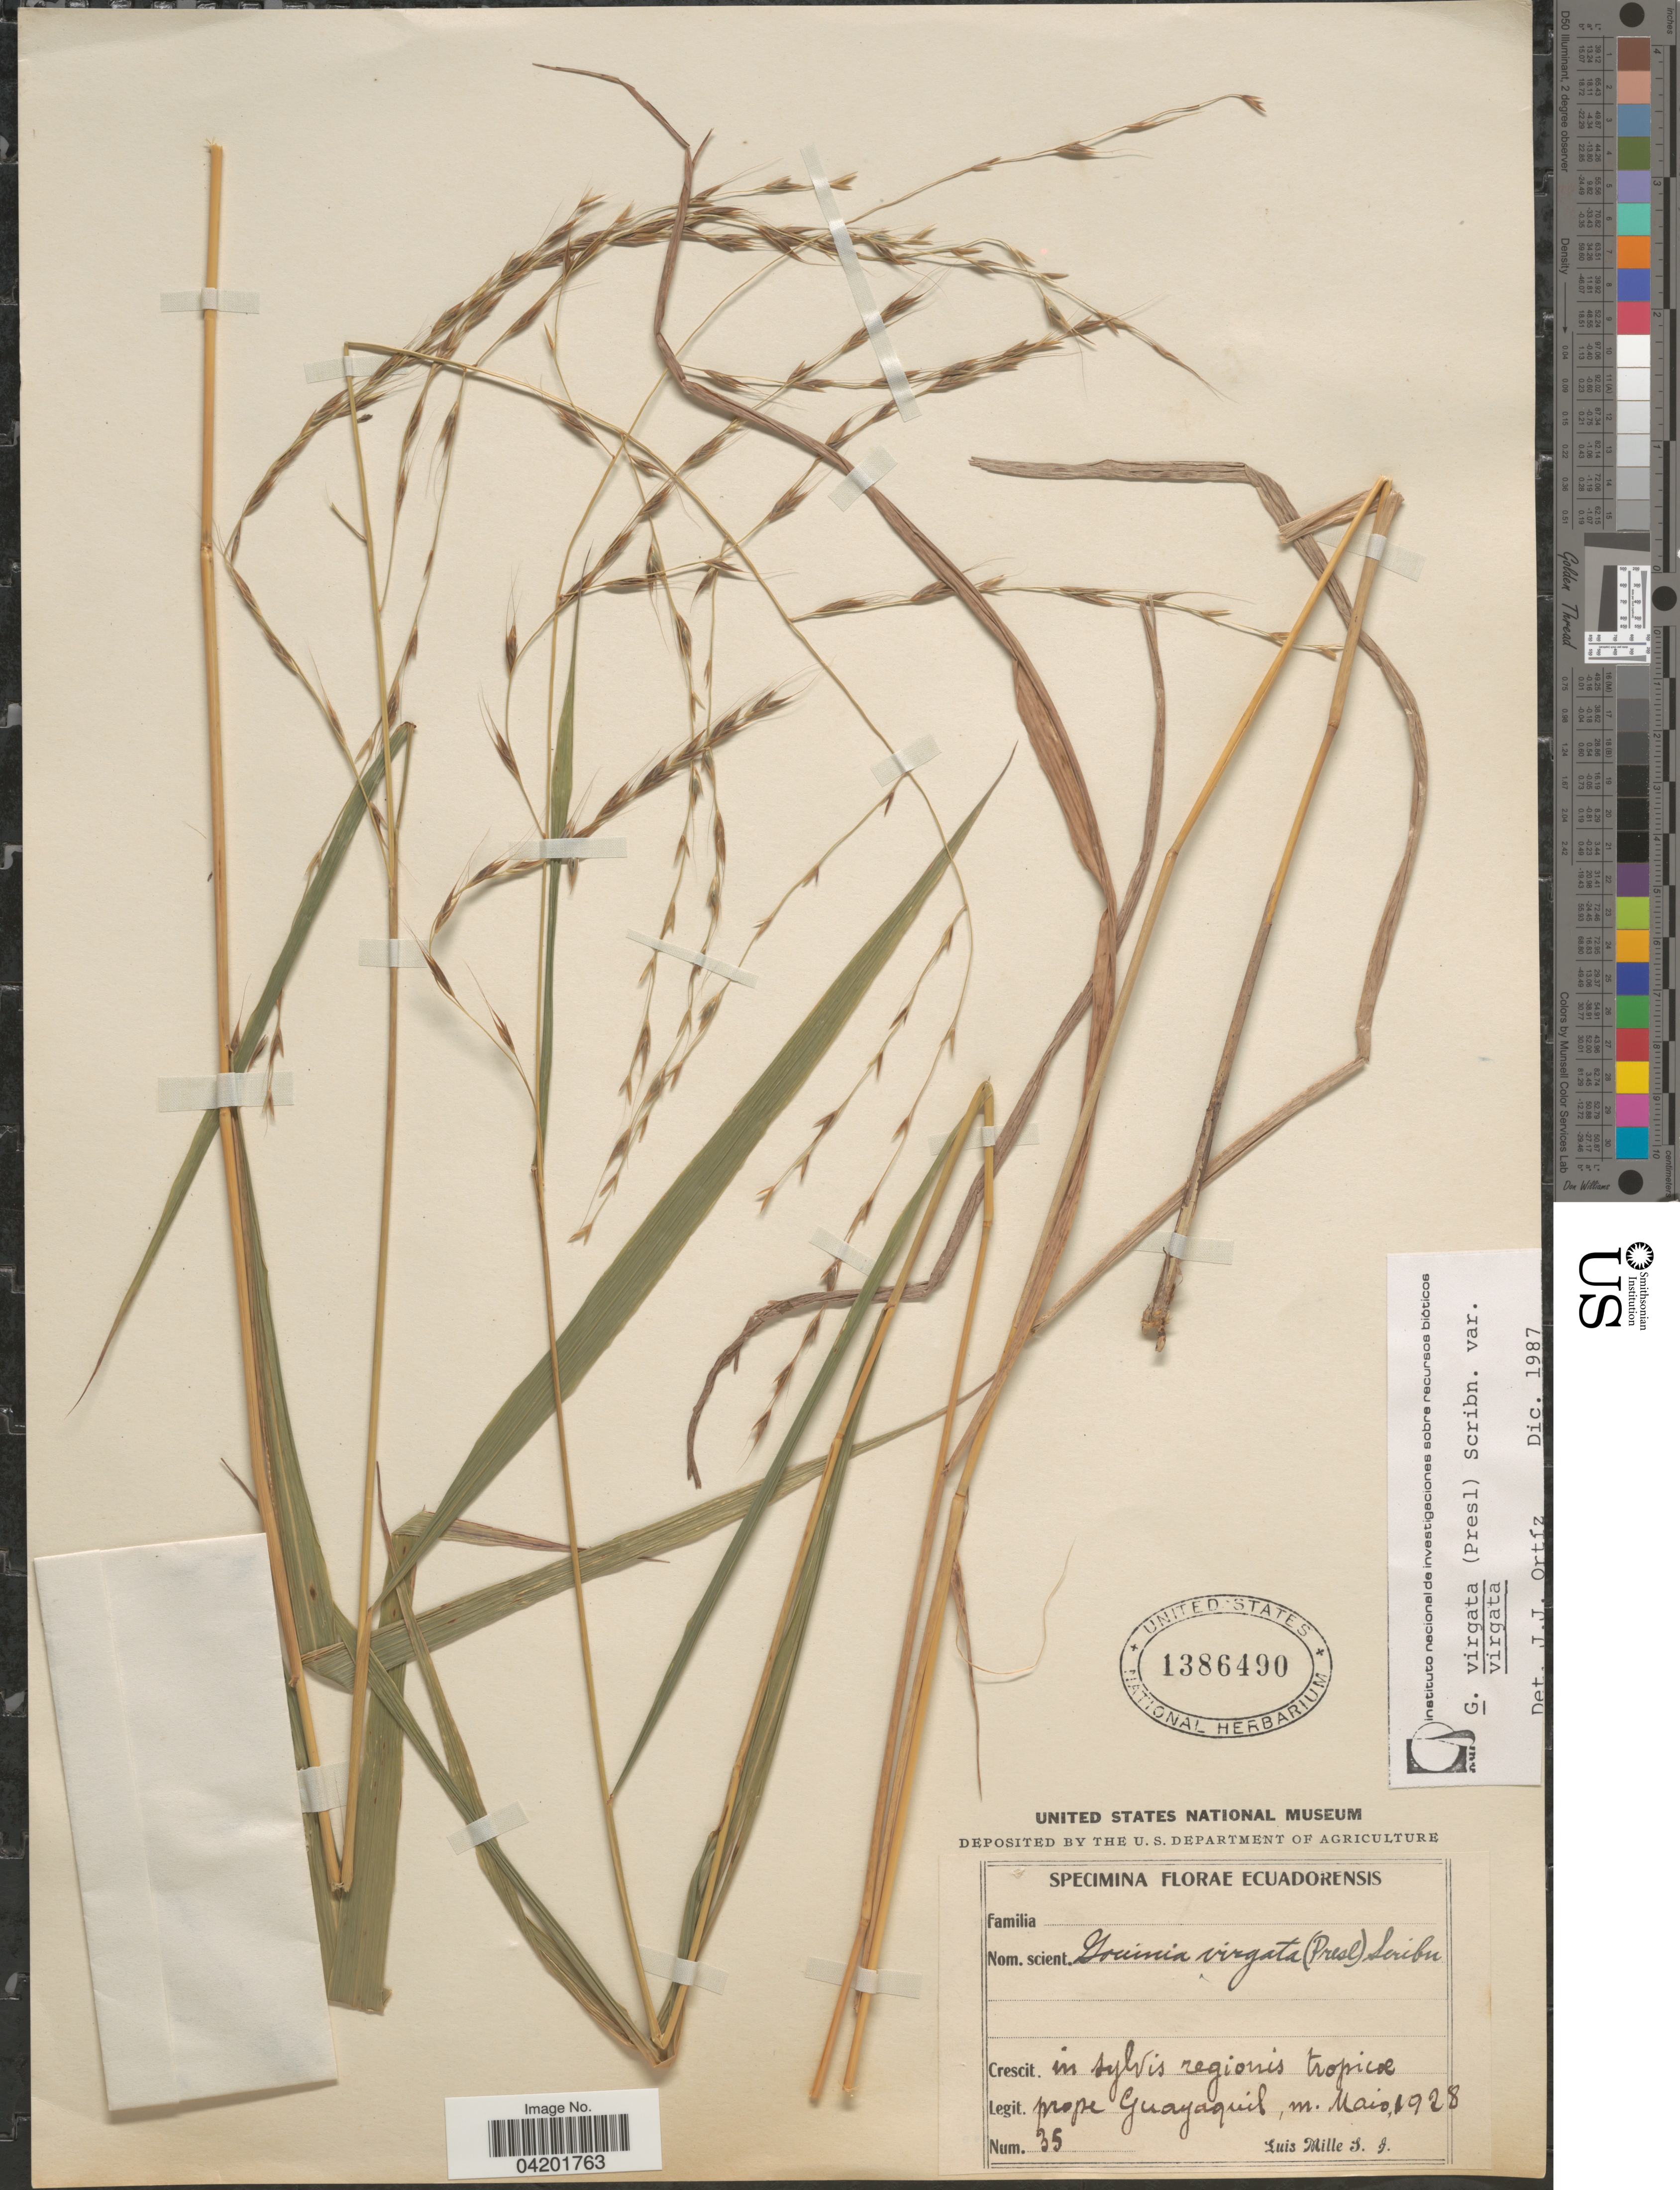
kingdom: Plantae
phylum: Tracheophyta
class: Liliopsida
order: Poales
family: Poaceae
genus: Gouinia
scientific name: Gouinia virgata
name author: (J. Presl) Scribn.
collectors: L. Mille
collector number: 35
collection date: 1928-05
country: Ecuador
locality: In sylvis regionis tropicae. Prope Guayaquil.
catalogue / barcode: US 1386490